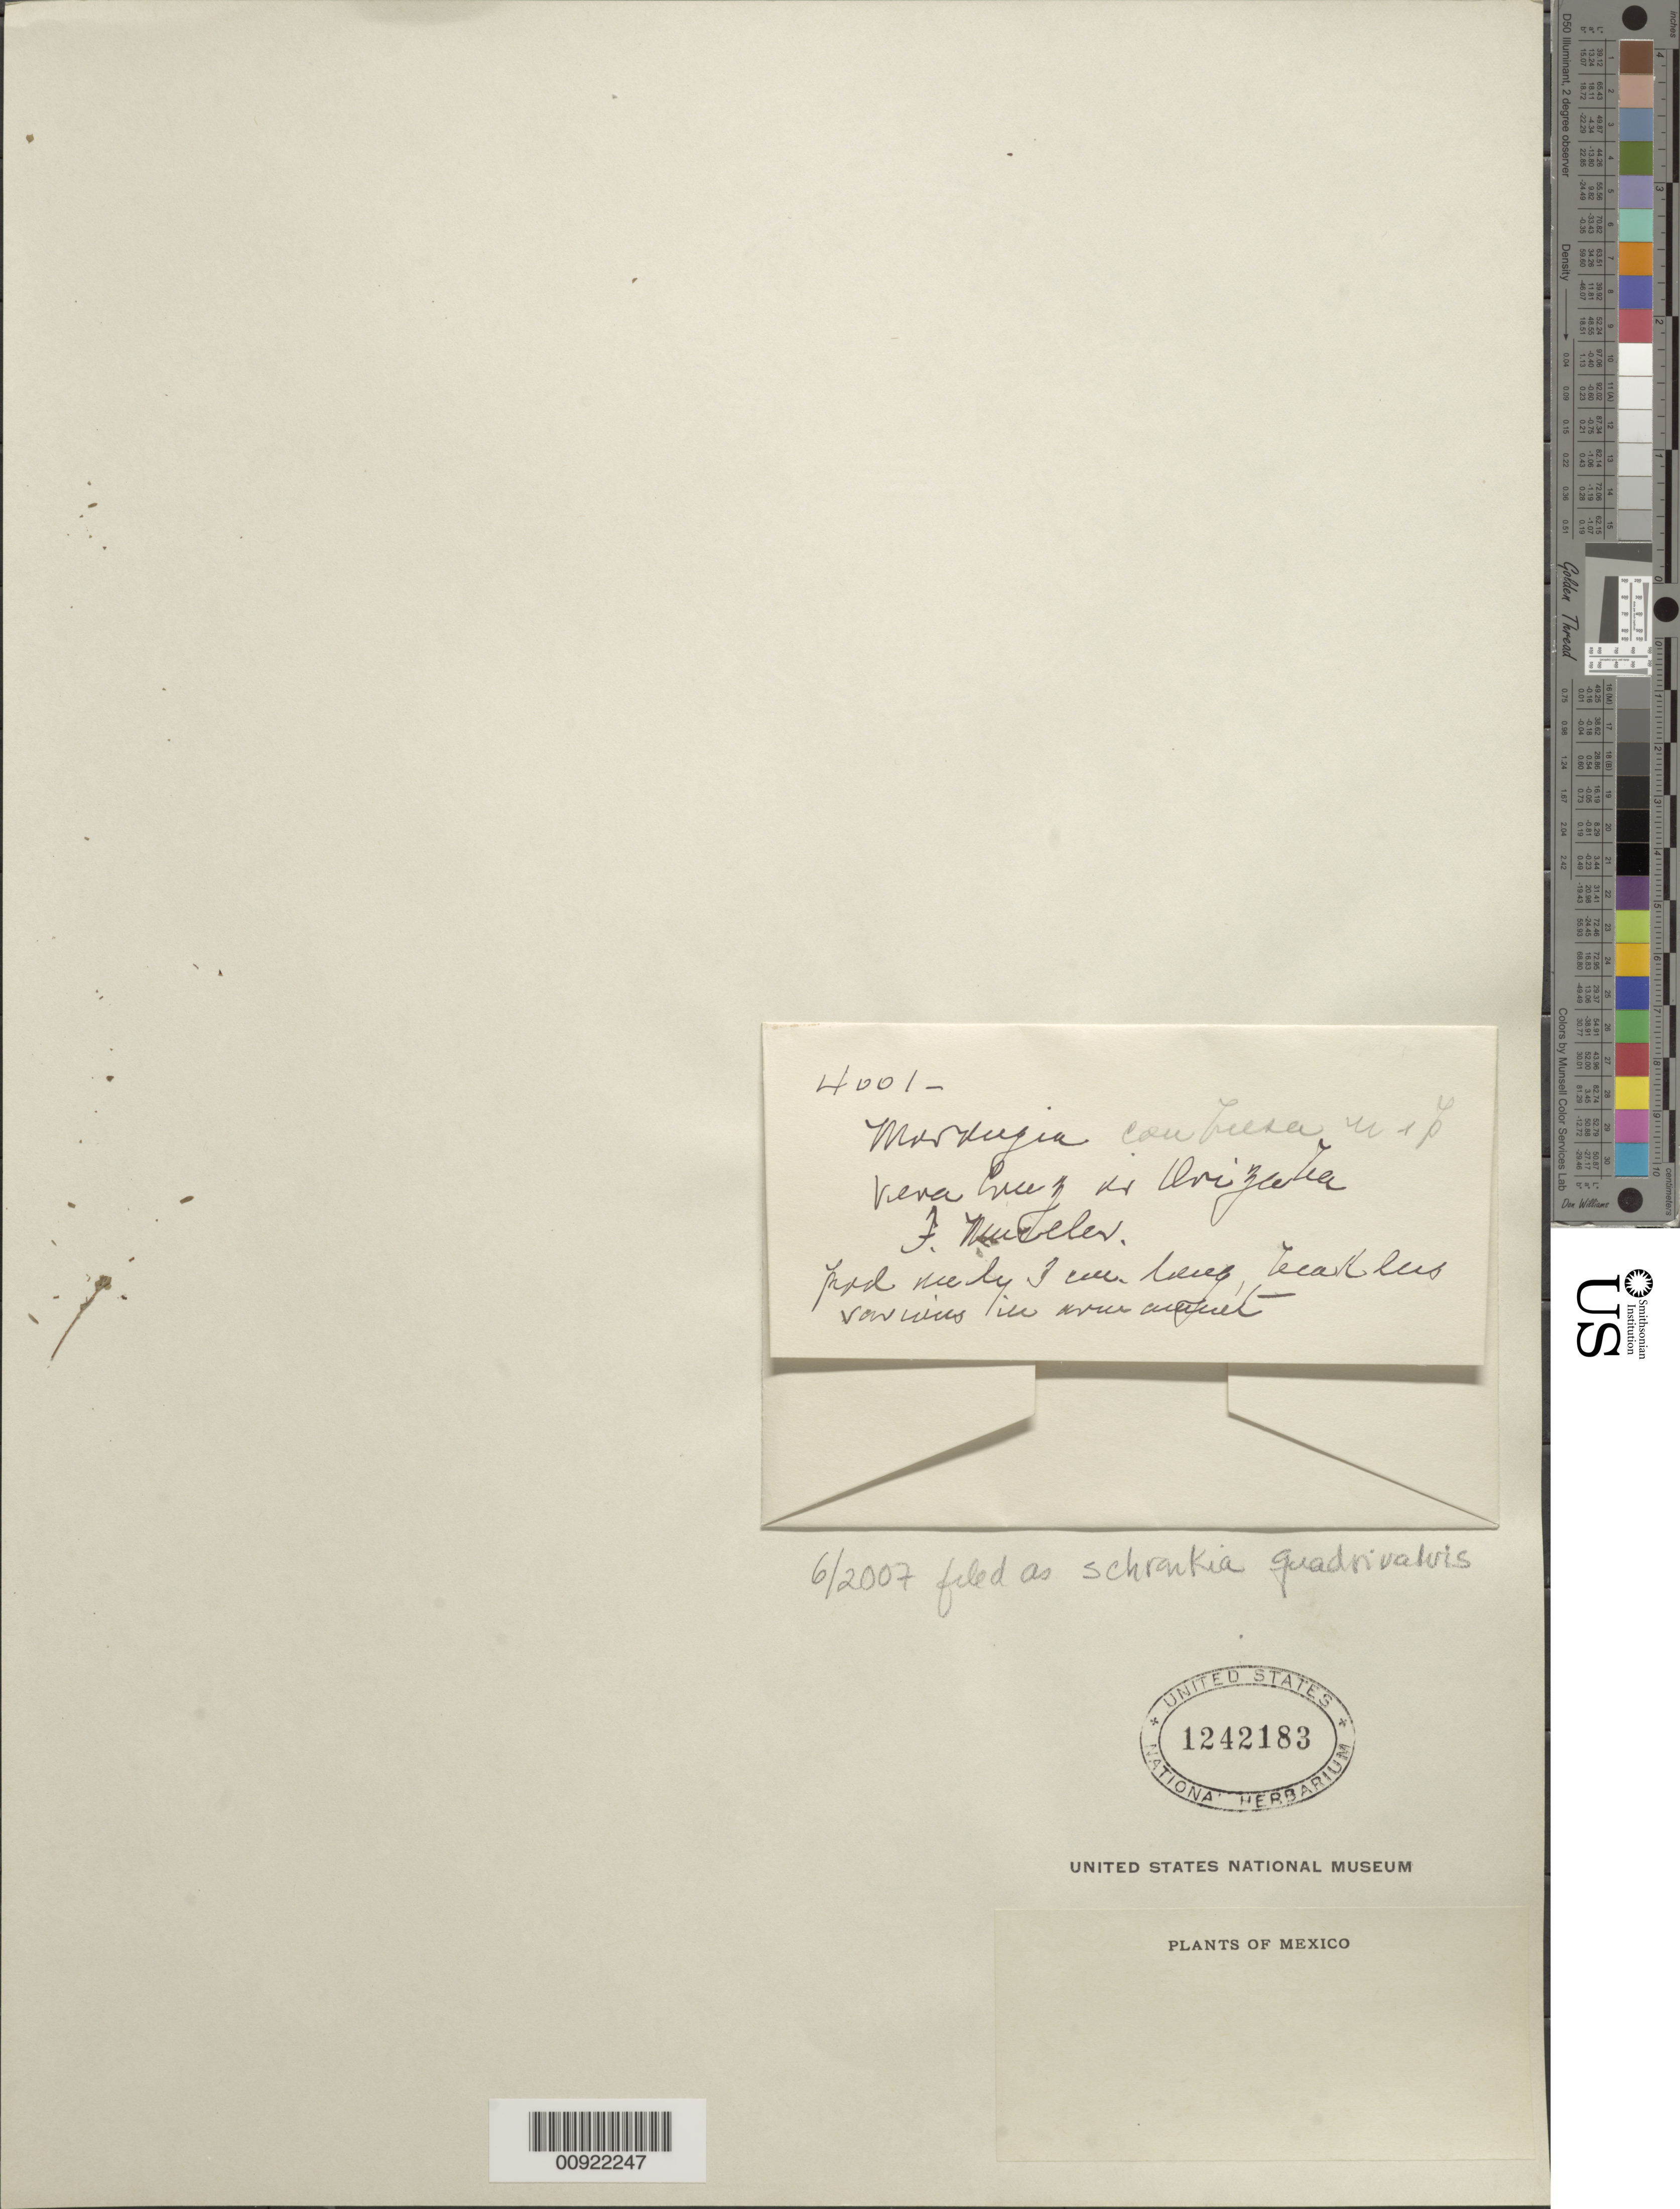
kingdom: Plantae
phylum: Tracheophyta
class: Magnoliopsida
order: Fabales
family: Fabaceae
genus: Mimosa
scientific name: Mimosa quadrivalvis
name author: L.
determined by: Strong, M. T., (US), Smithsonian Institution - National Museum of Natural History (UNITED STATES)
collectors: F. Mueller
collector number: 4001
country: Mexico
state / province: Veracruz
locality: Gveracruz: nr. Orizaba.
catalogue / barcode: US 1242183